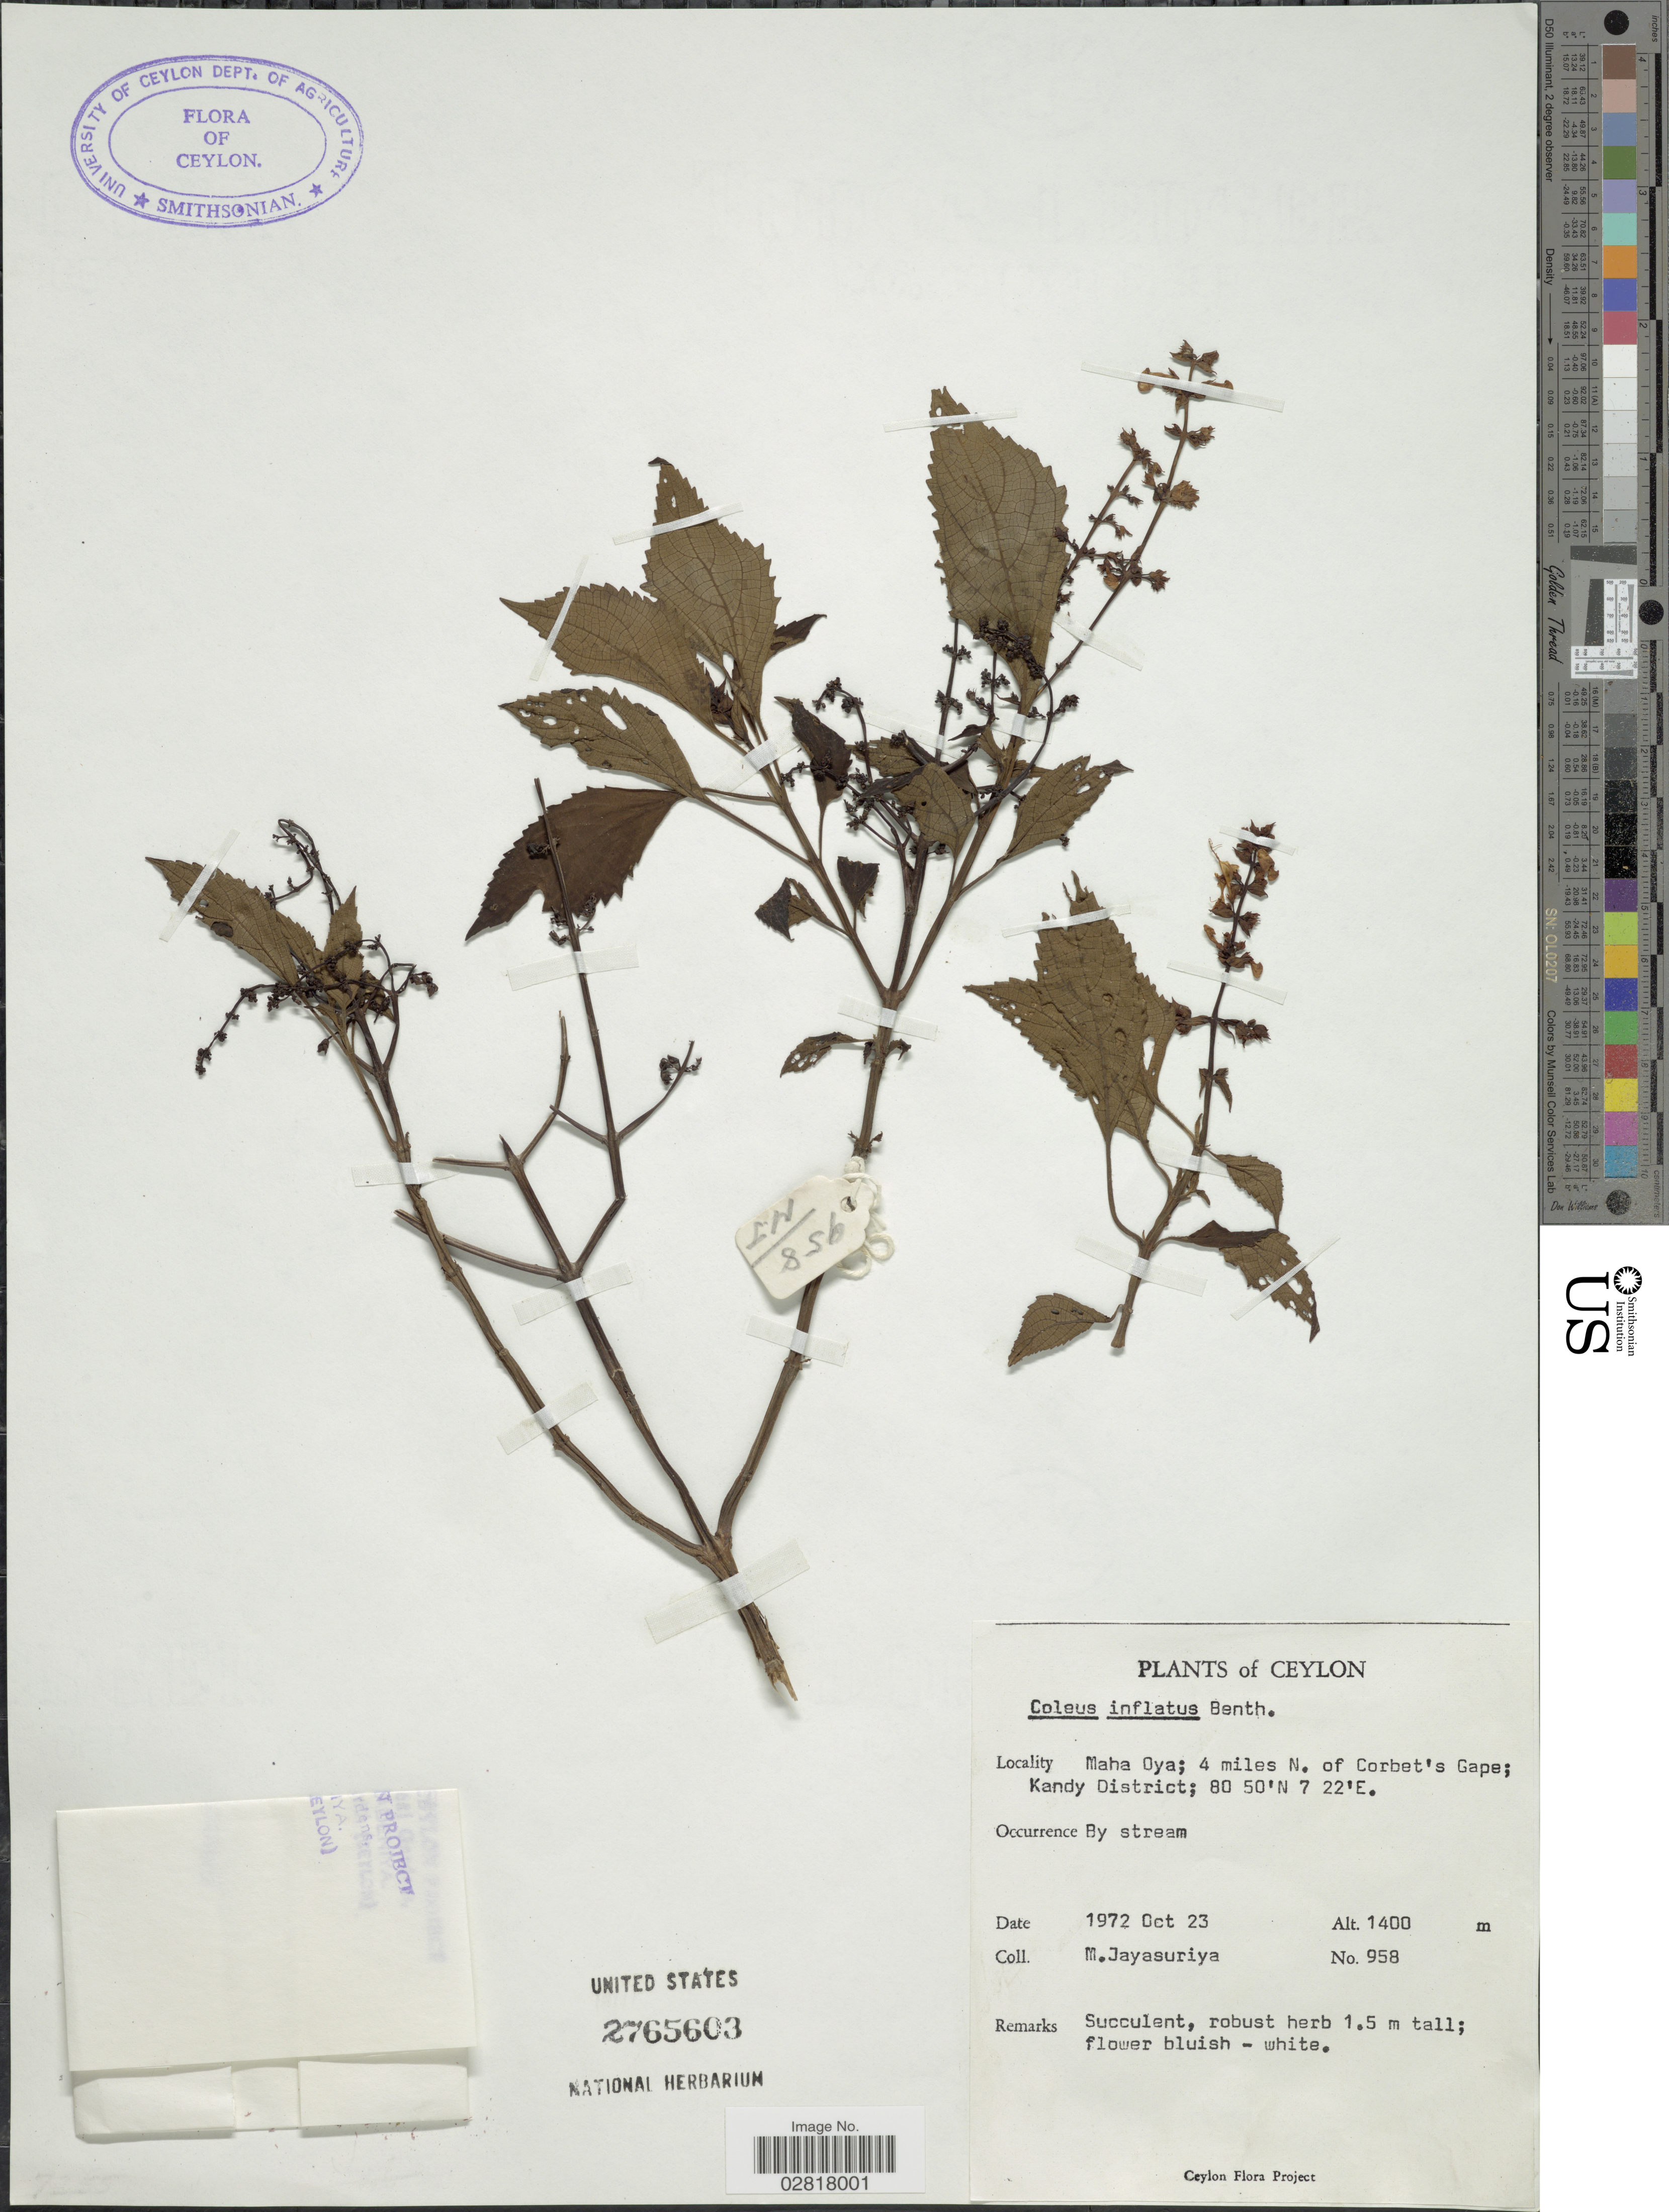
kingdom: Plantae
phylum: Tracheophyta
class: Magnoliopsida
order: Lamiales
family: Lamiaceae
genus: Plectranthus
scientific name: Plectranthus inflatus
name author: (Benth.) R.H. Willemse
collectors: M. Jayasuriya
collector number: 958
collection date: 1972-10-23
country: Sri Lanka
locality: Ceylon, Maha Oya; 4 miles N. of Corbet's Gape; Kandy District.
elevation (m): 1400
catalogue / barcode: US 2765603